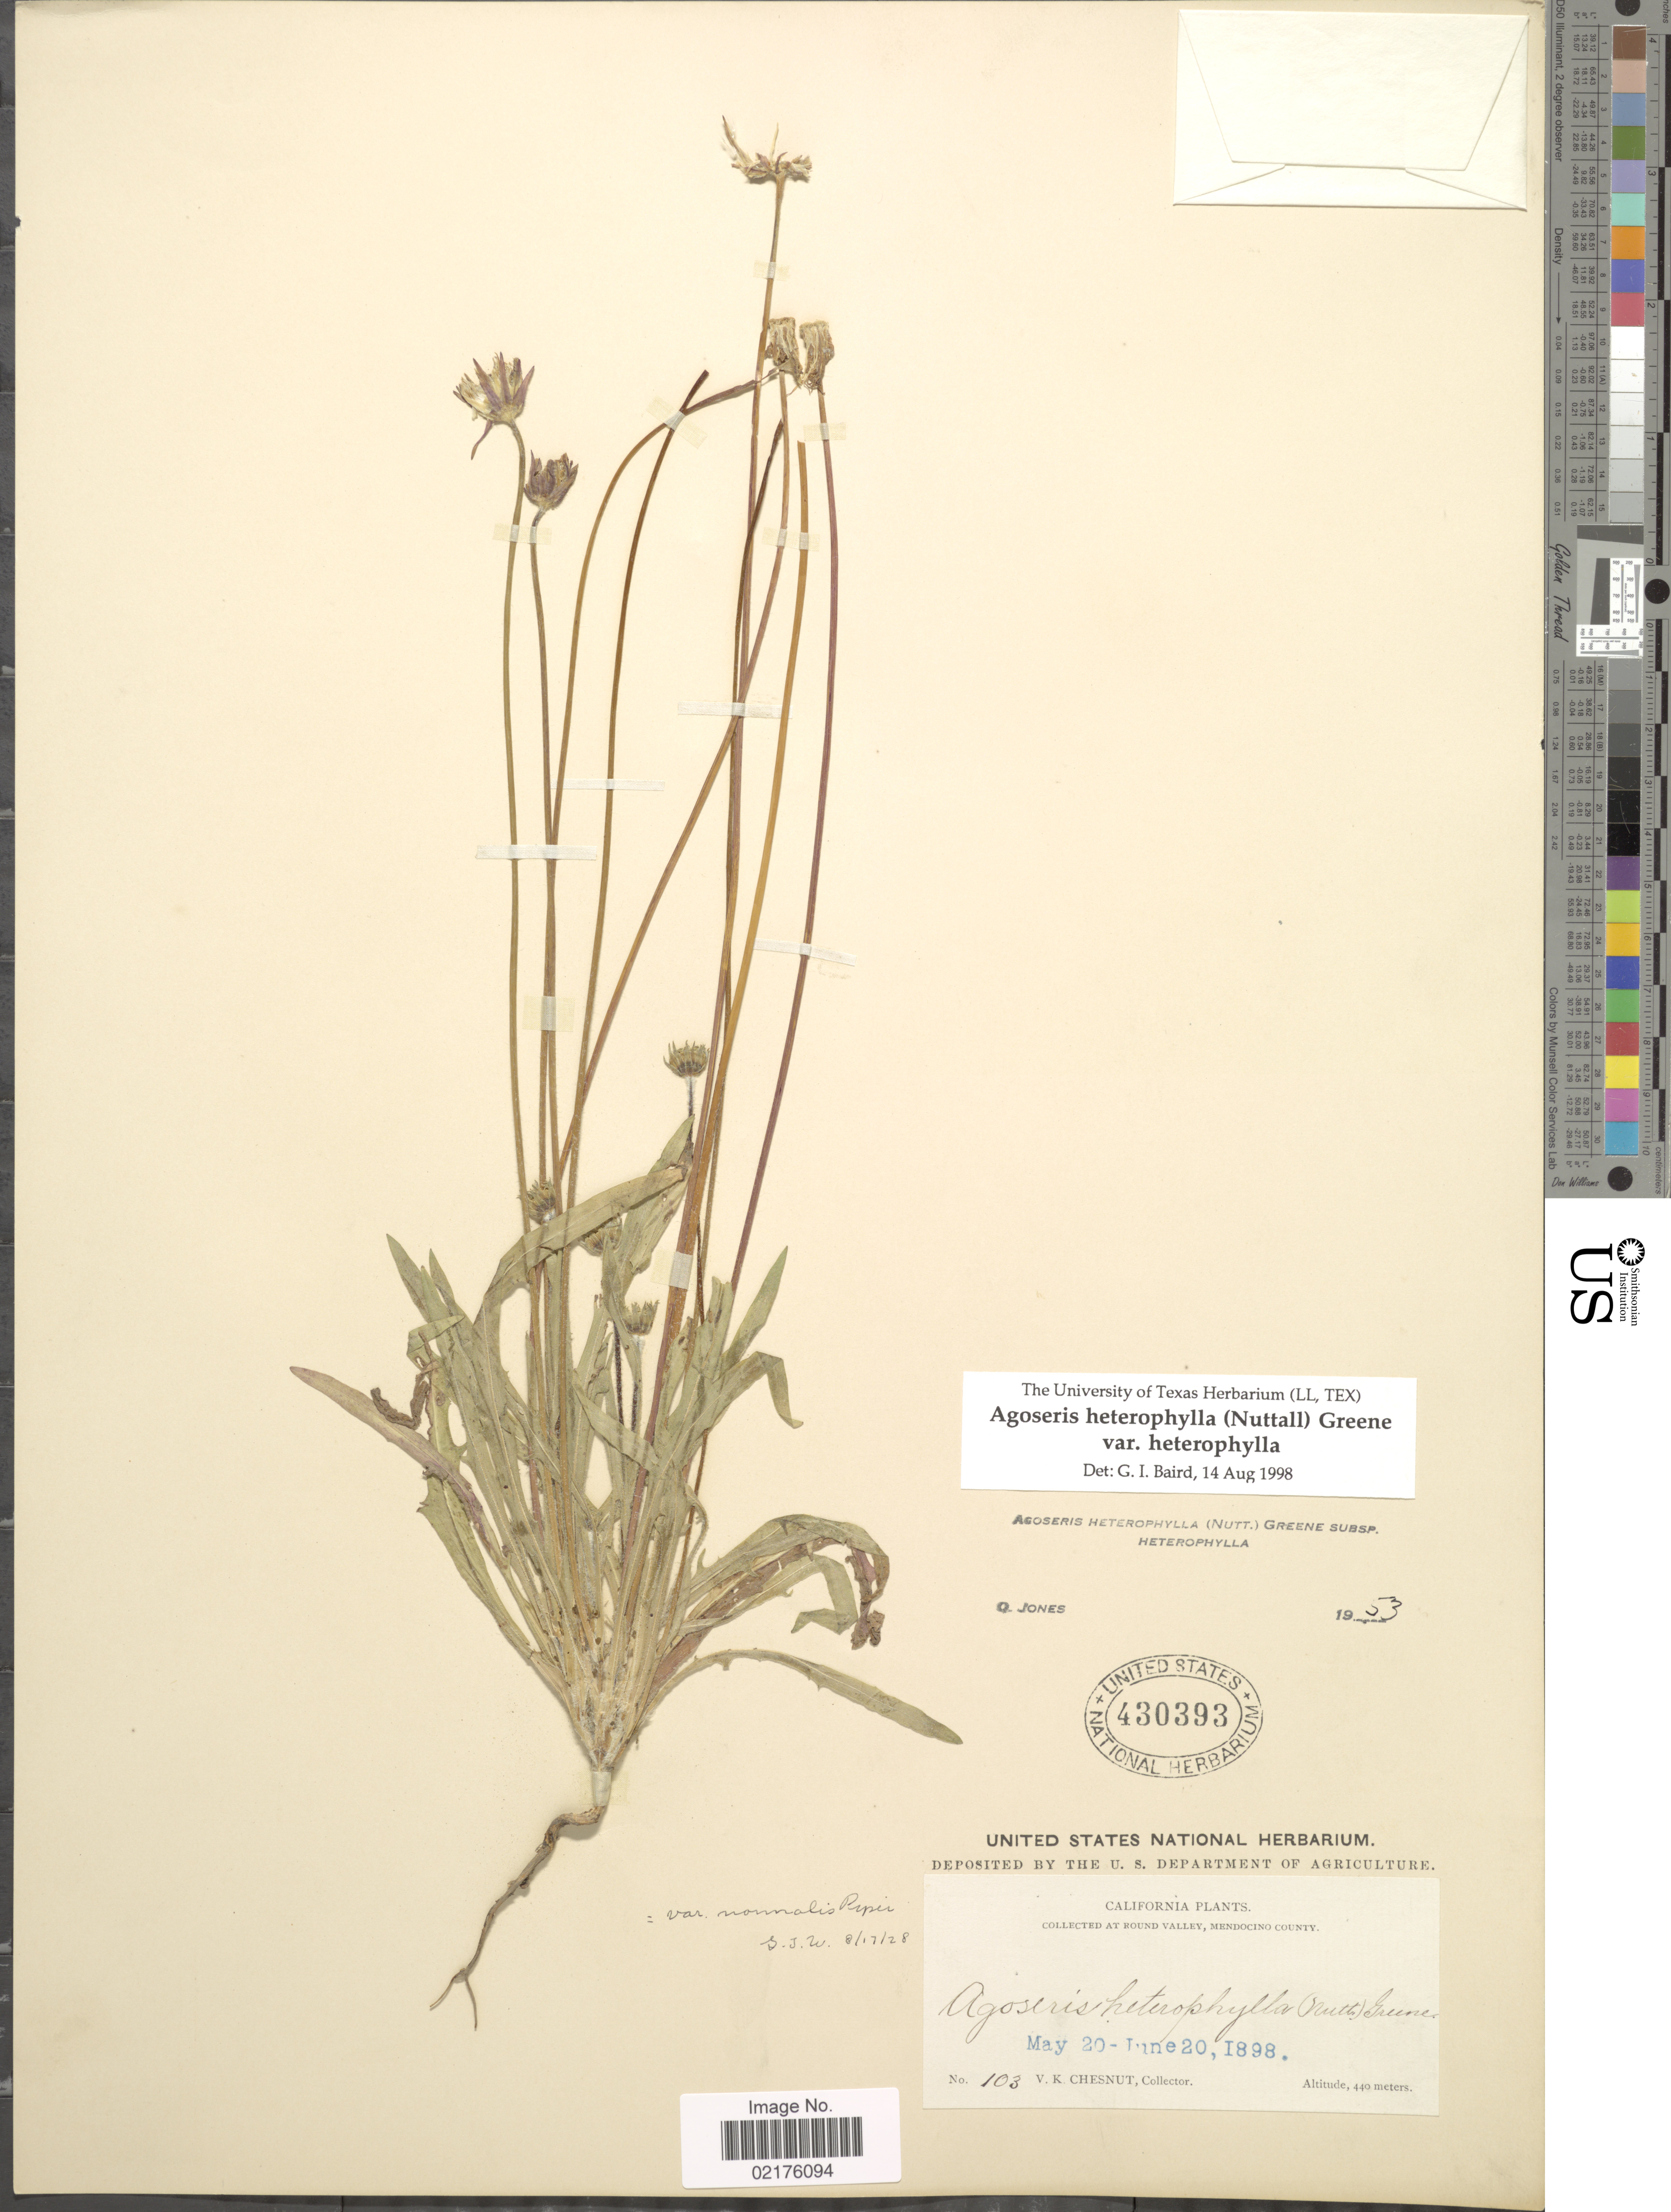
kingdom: Plantae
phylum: Tracheophyta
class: Magnoliopsida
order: Asterales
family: Asteraceae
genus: Agoseris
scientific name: Agoseris heterophylla subsp. heterophylla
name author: (Nutt.) Greene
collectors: V. K. Chesnut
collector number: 103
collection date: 1898-05-20/1898-06-20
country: United States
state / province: California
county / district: Mendocino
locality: At Round Valley, Mendocino County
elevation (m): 440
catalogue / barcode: US 430393